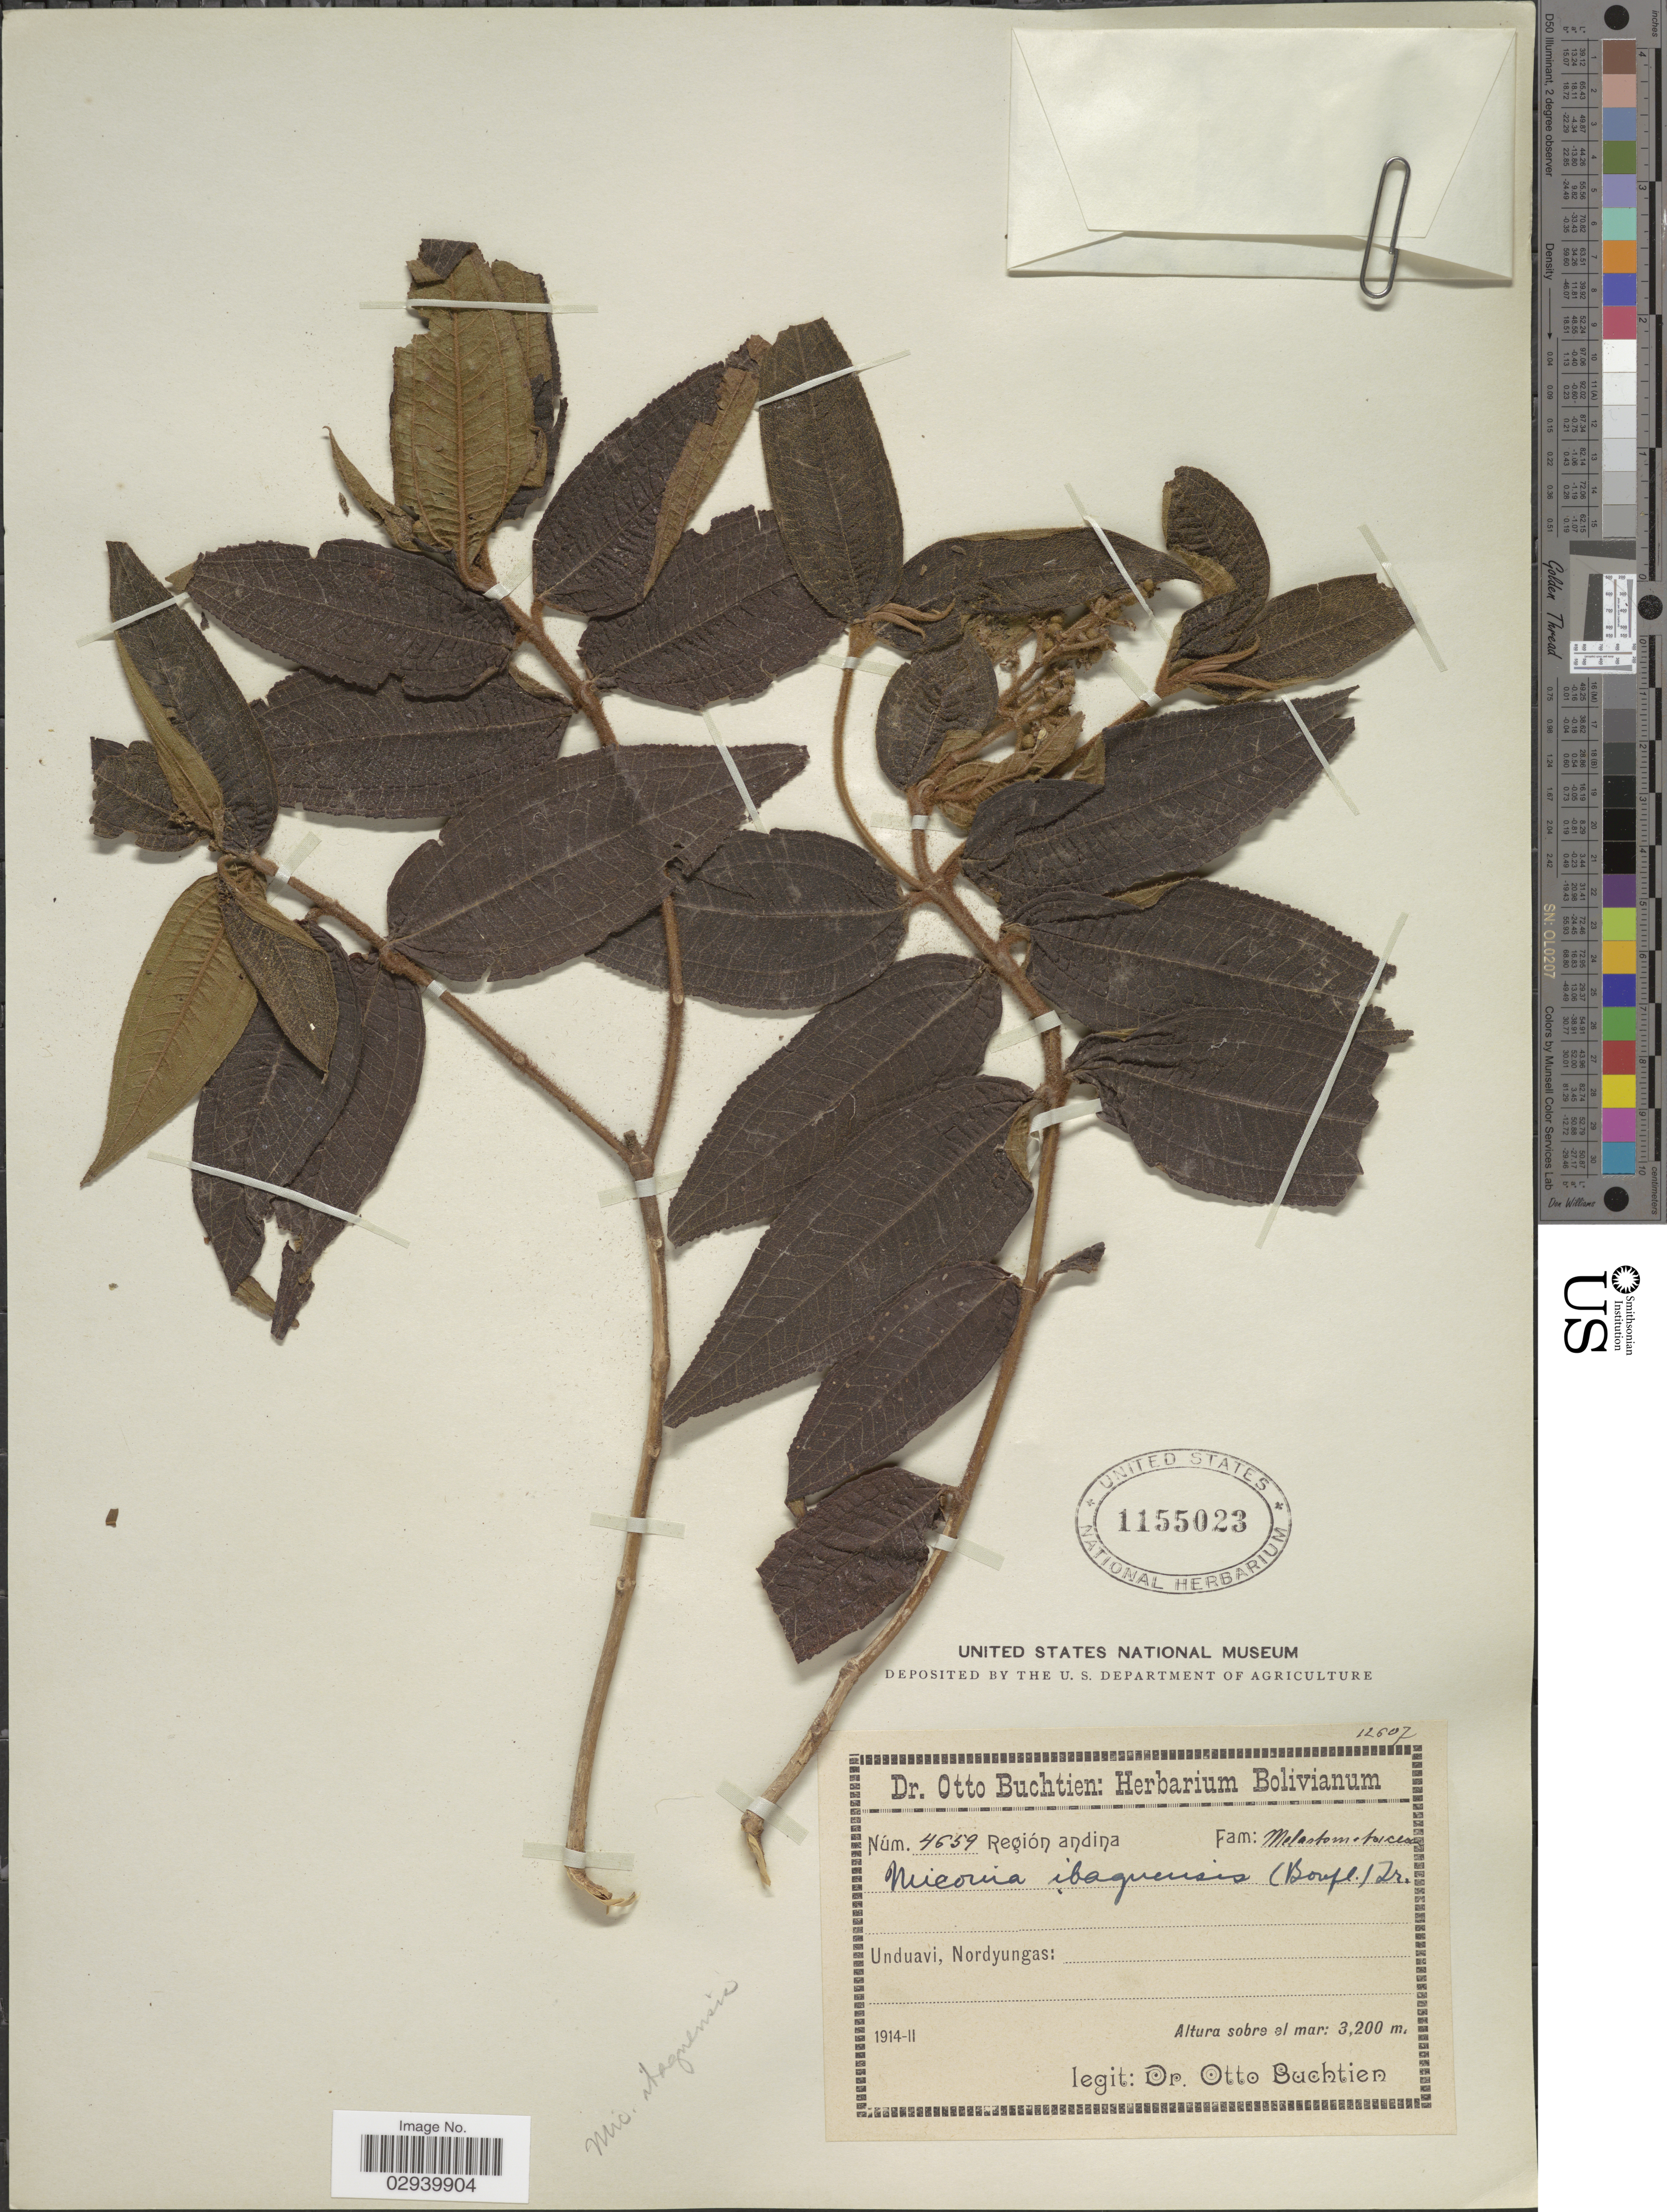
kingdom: Plantae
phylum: Tracheophyta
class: Magnoliopsida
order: Myrtales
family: Melastomataceae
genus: Miconia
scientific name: Miconia ibaguensis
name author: (Bonpl.) Triana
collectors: O. Buchtien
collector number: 4659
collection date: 1914-02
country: Bolivia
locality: Región: andina. Unduavi, Nordyungas.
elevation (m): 3200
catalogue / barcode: US 1155023